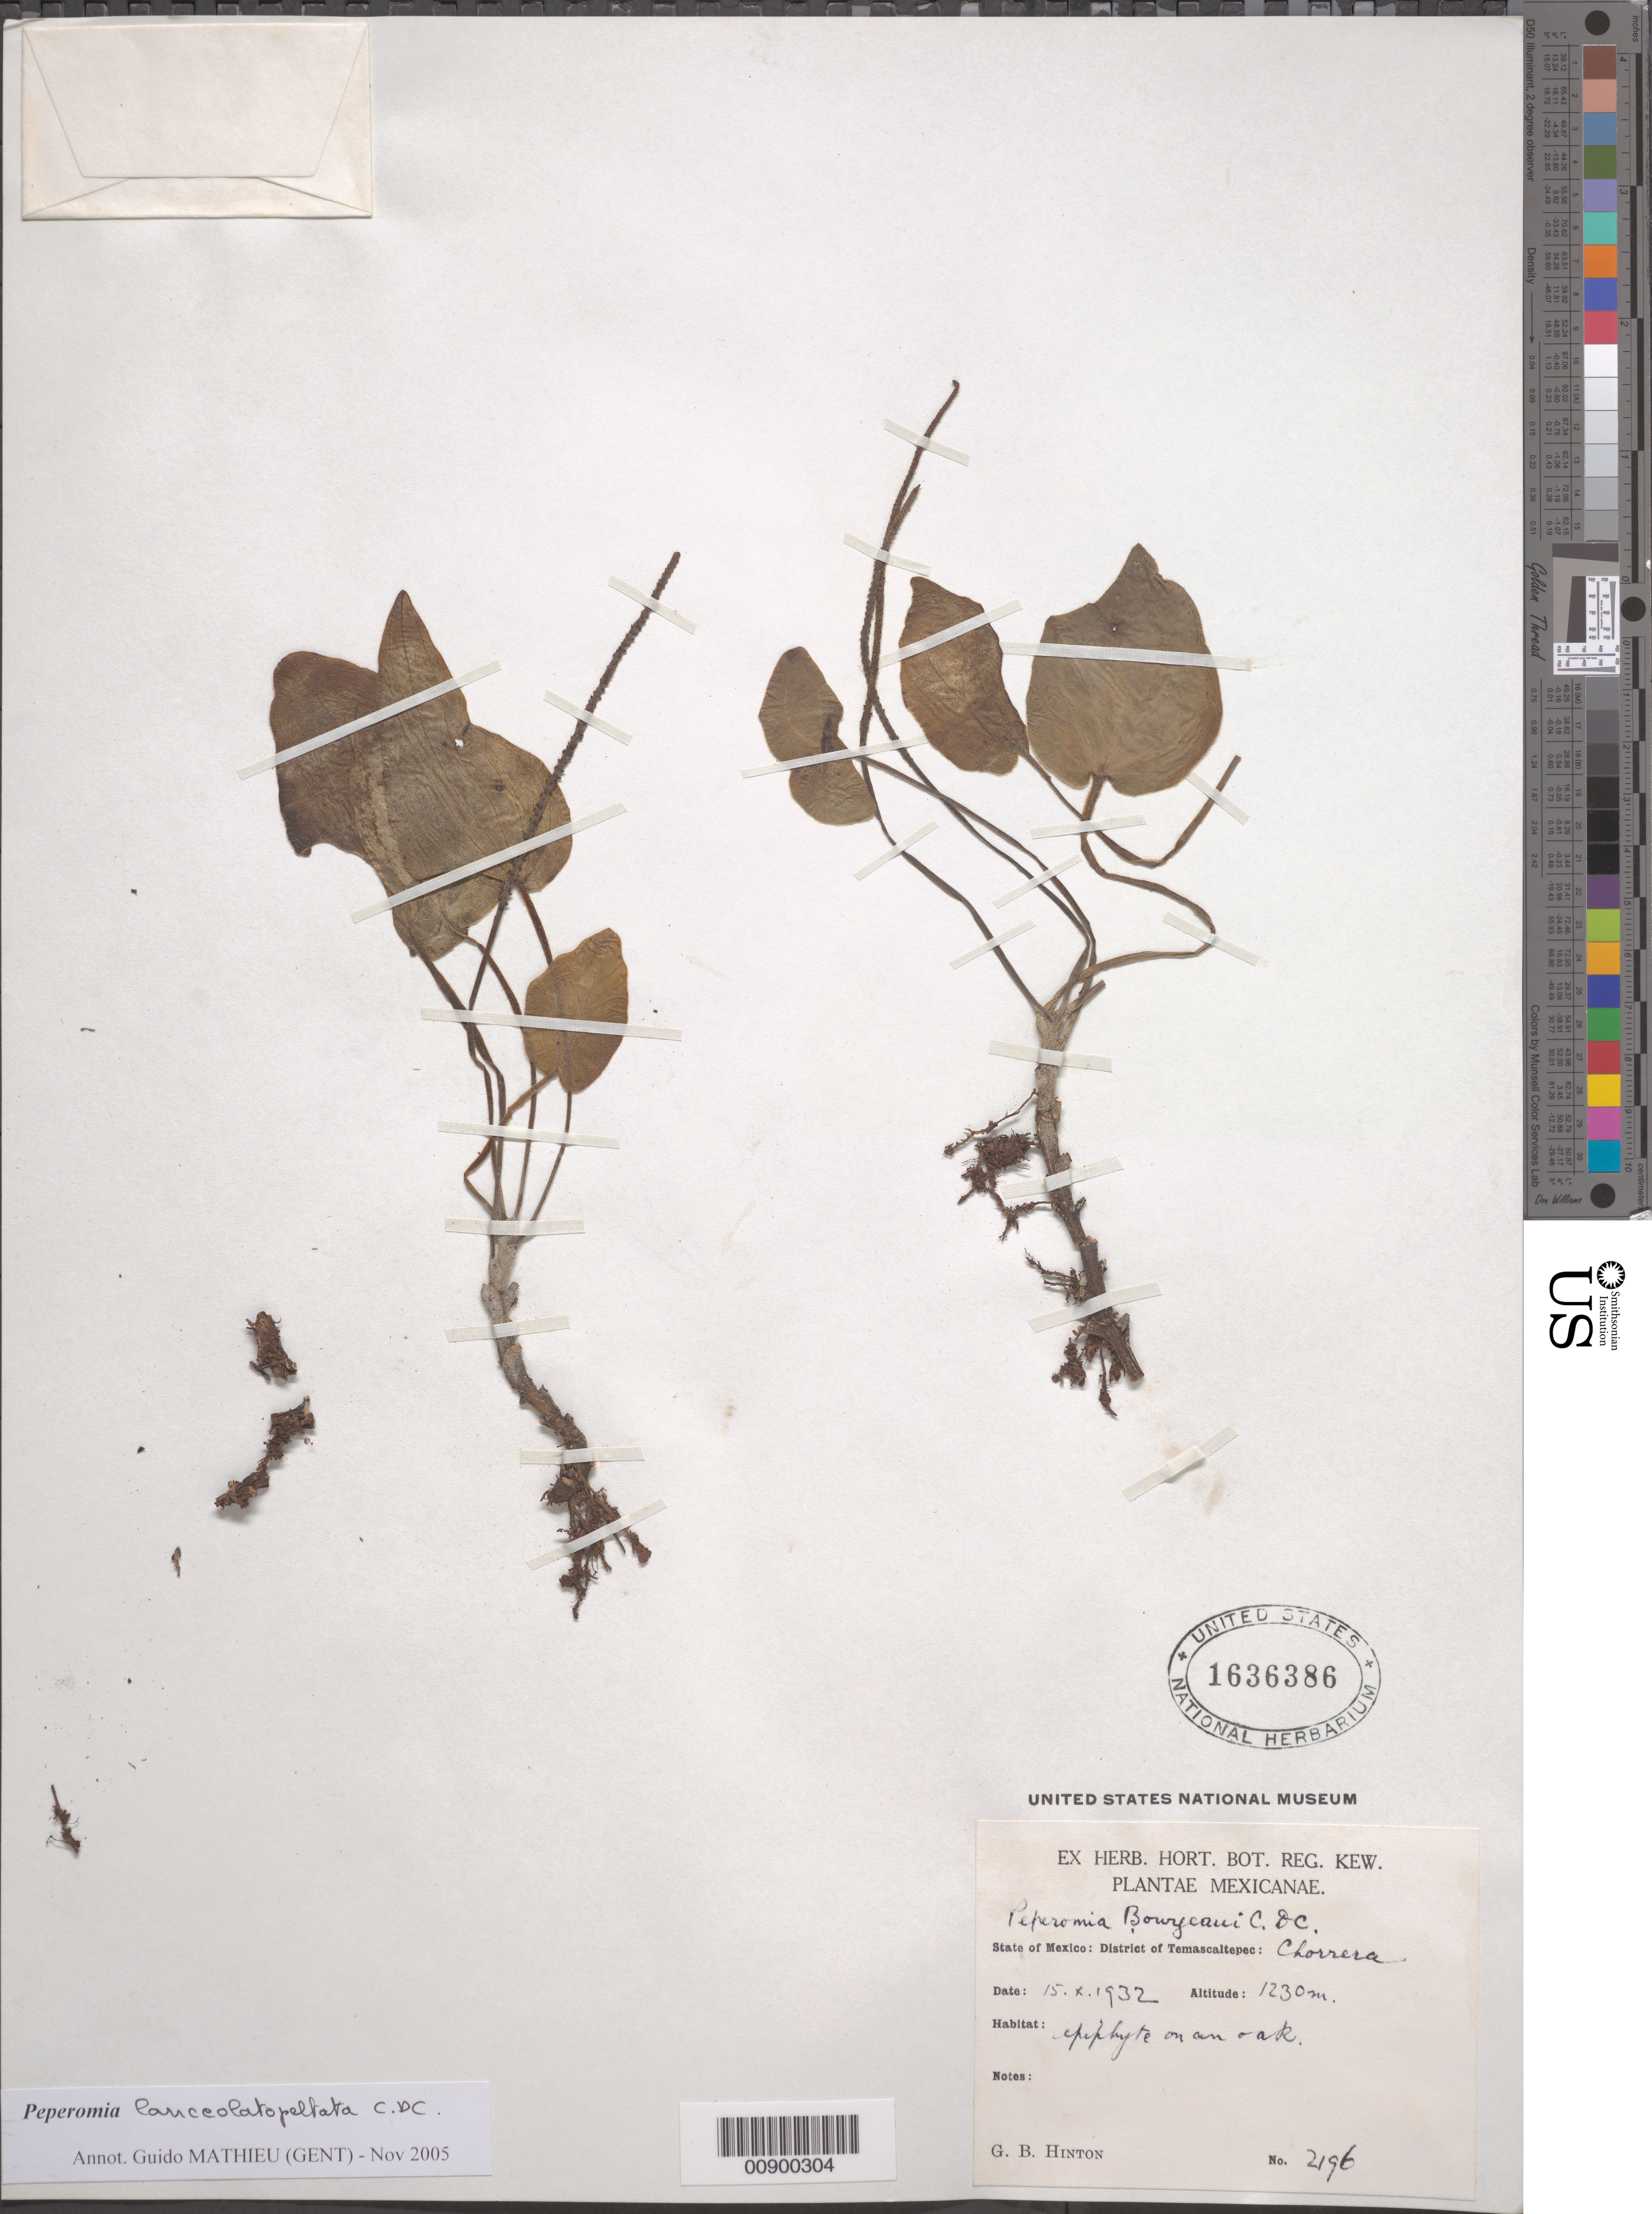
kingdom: Plantae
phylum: Tracheophyta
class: Magnoliopsida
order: Piperales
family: Piperaceae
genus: Peperomia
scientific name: Peperomia lanceolatopeltata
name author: C. DC.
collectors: G. B. Hinton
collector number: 2196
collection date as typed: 15 Oct 1932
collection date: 1932-10-15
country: Mexico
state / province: México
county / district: Temascaltepec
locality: State of México: District of Temascaltepec: Chorrera.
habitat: Epiphyte on a rock.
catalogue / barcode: US 1636386